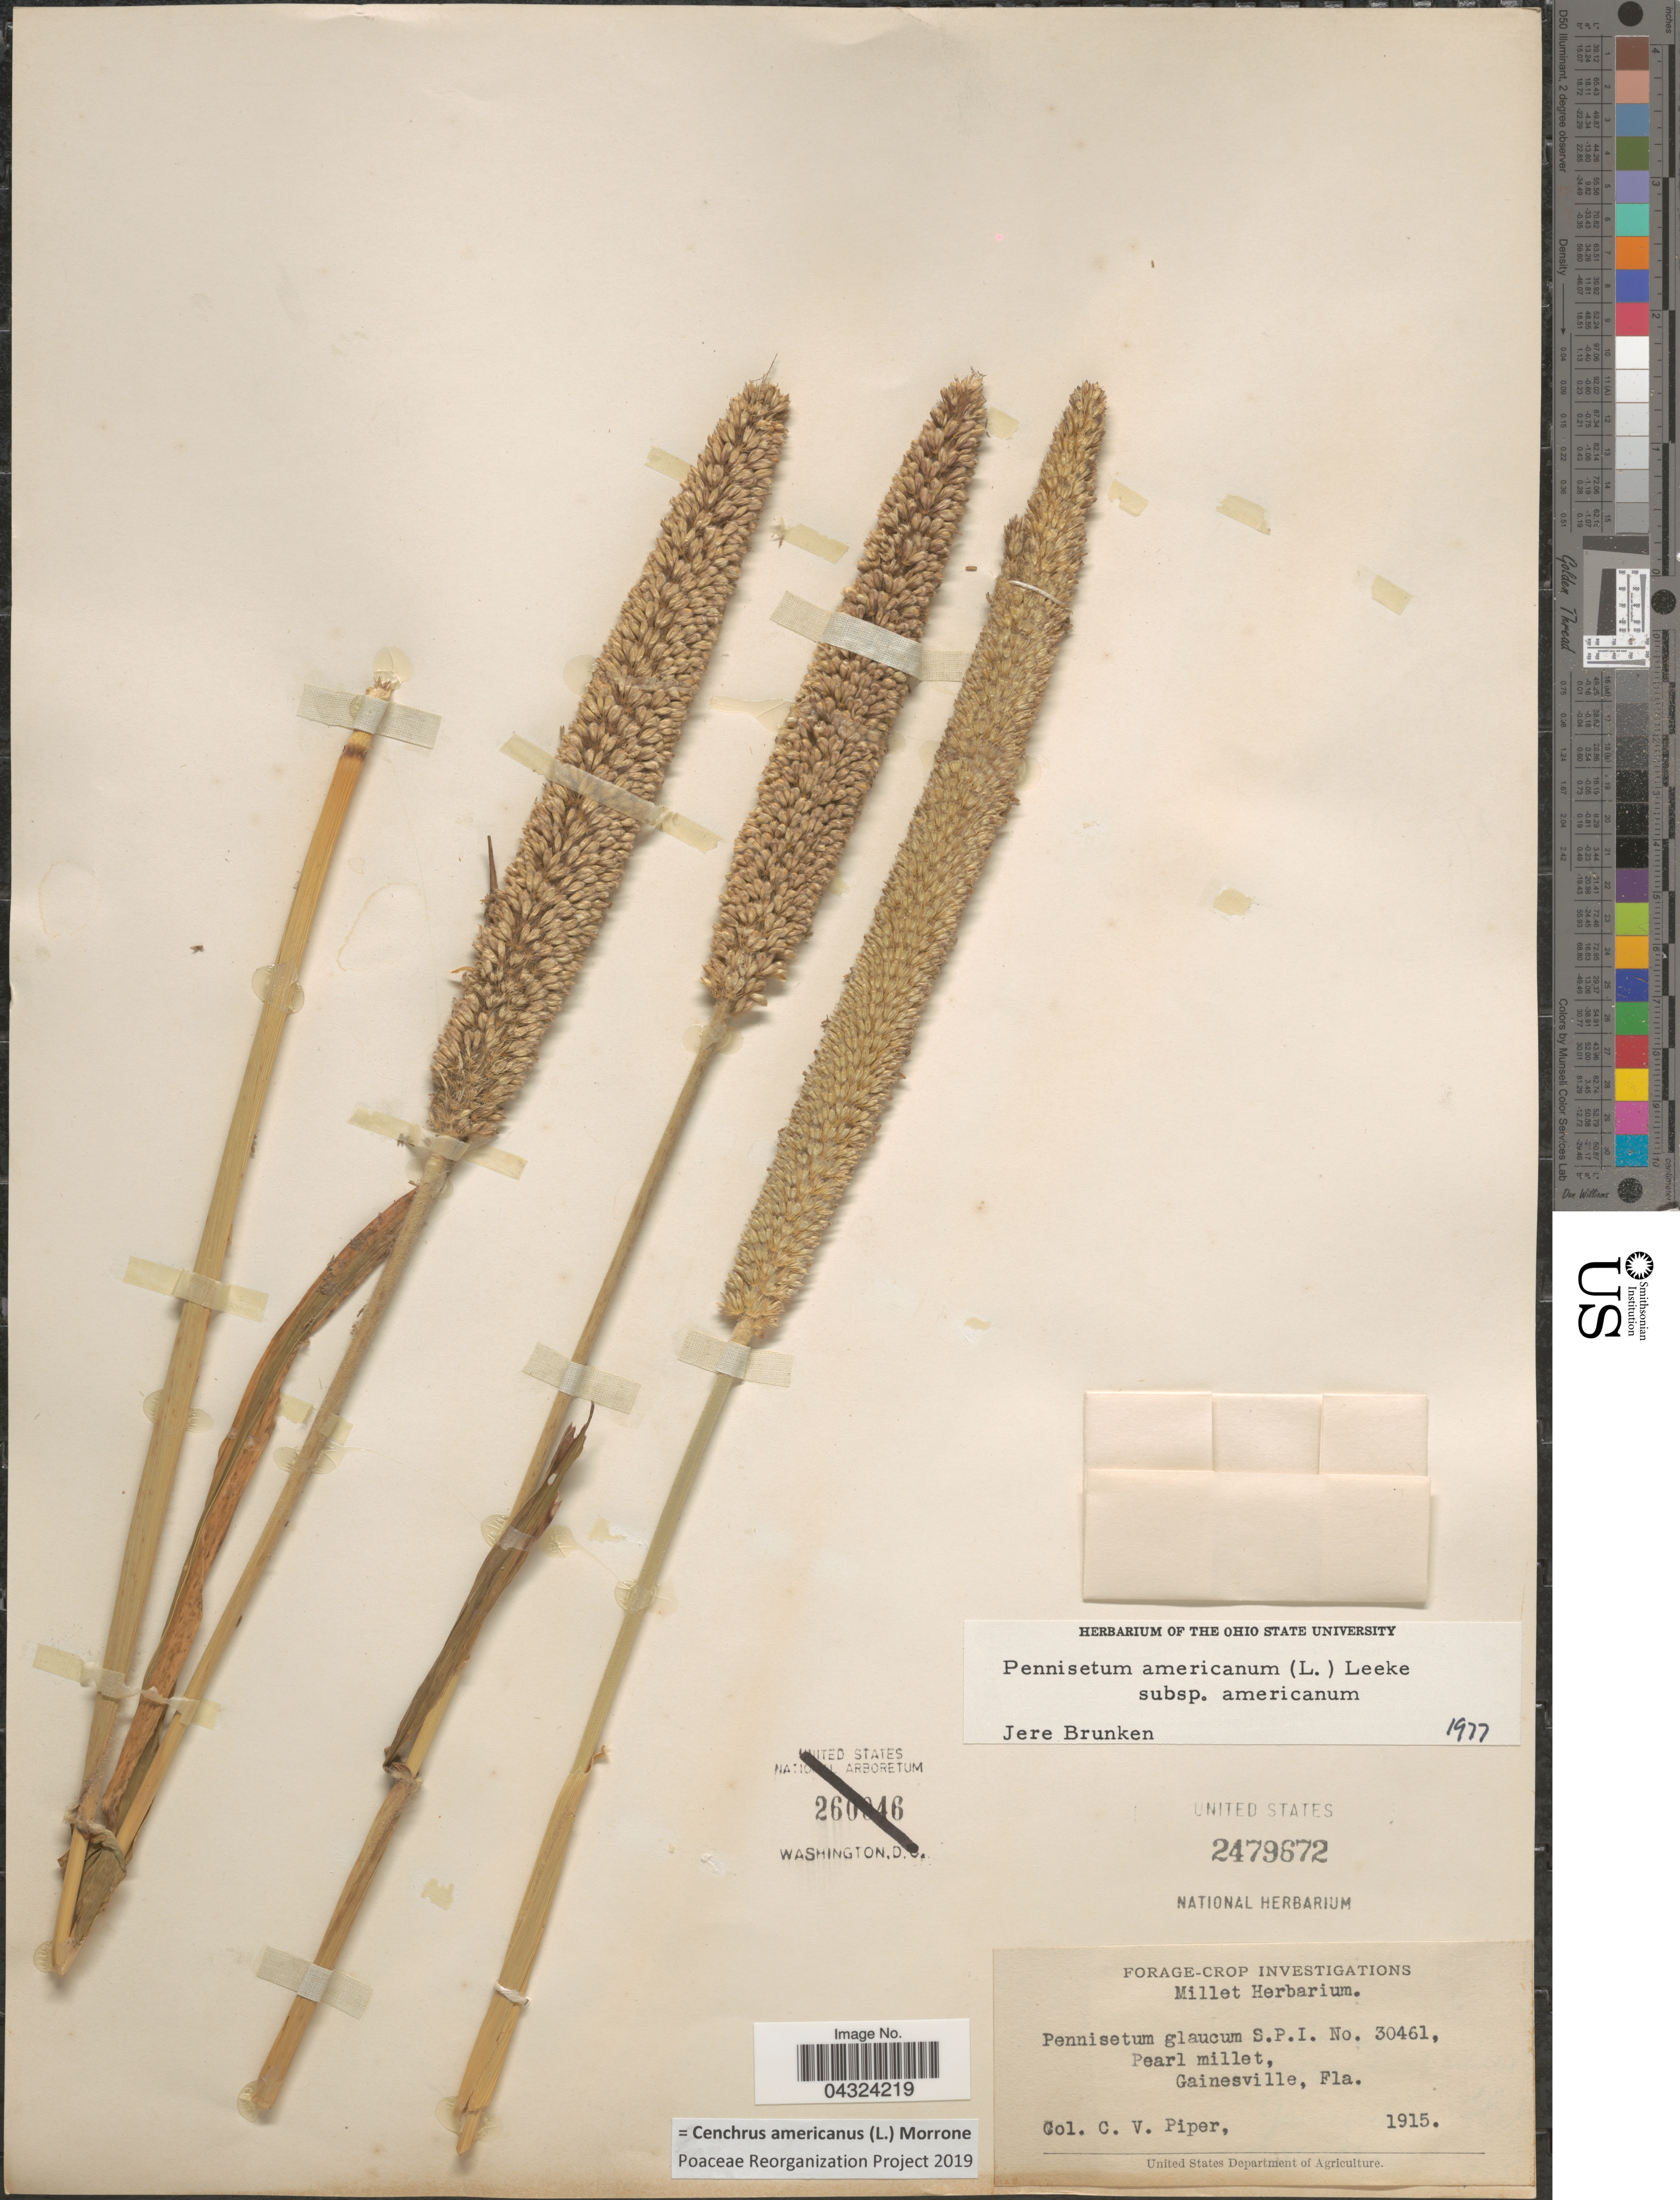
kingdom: Plantae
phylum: Tracheophyta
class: Liliopsida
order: Poales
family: Poaceae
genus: Cenchrus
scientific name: Cenchrus americanus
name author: (L.) Morrone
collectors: C. V. Piper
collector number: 30461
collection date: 1915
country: United States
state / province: Florida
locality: Pearl millet, Gainesville.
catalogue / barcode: US 2479672